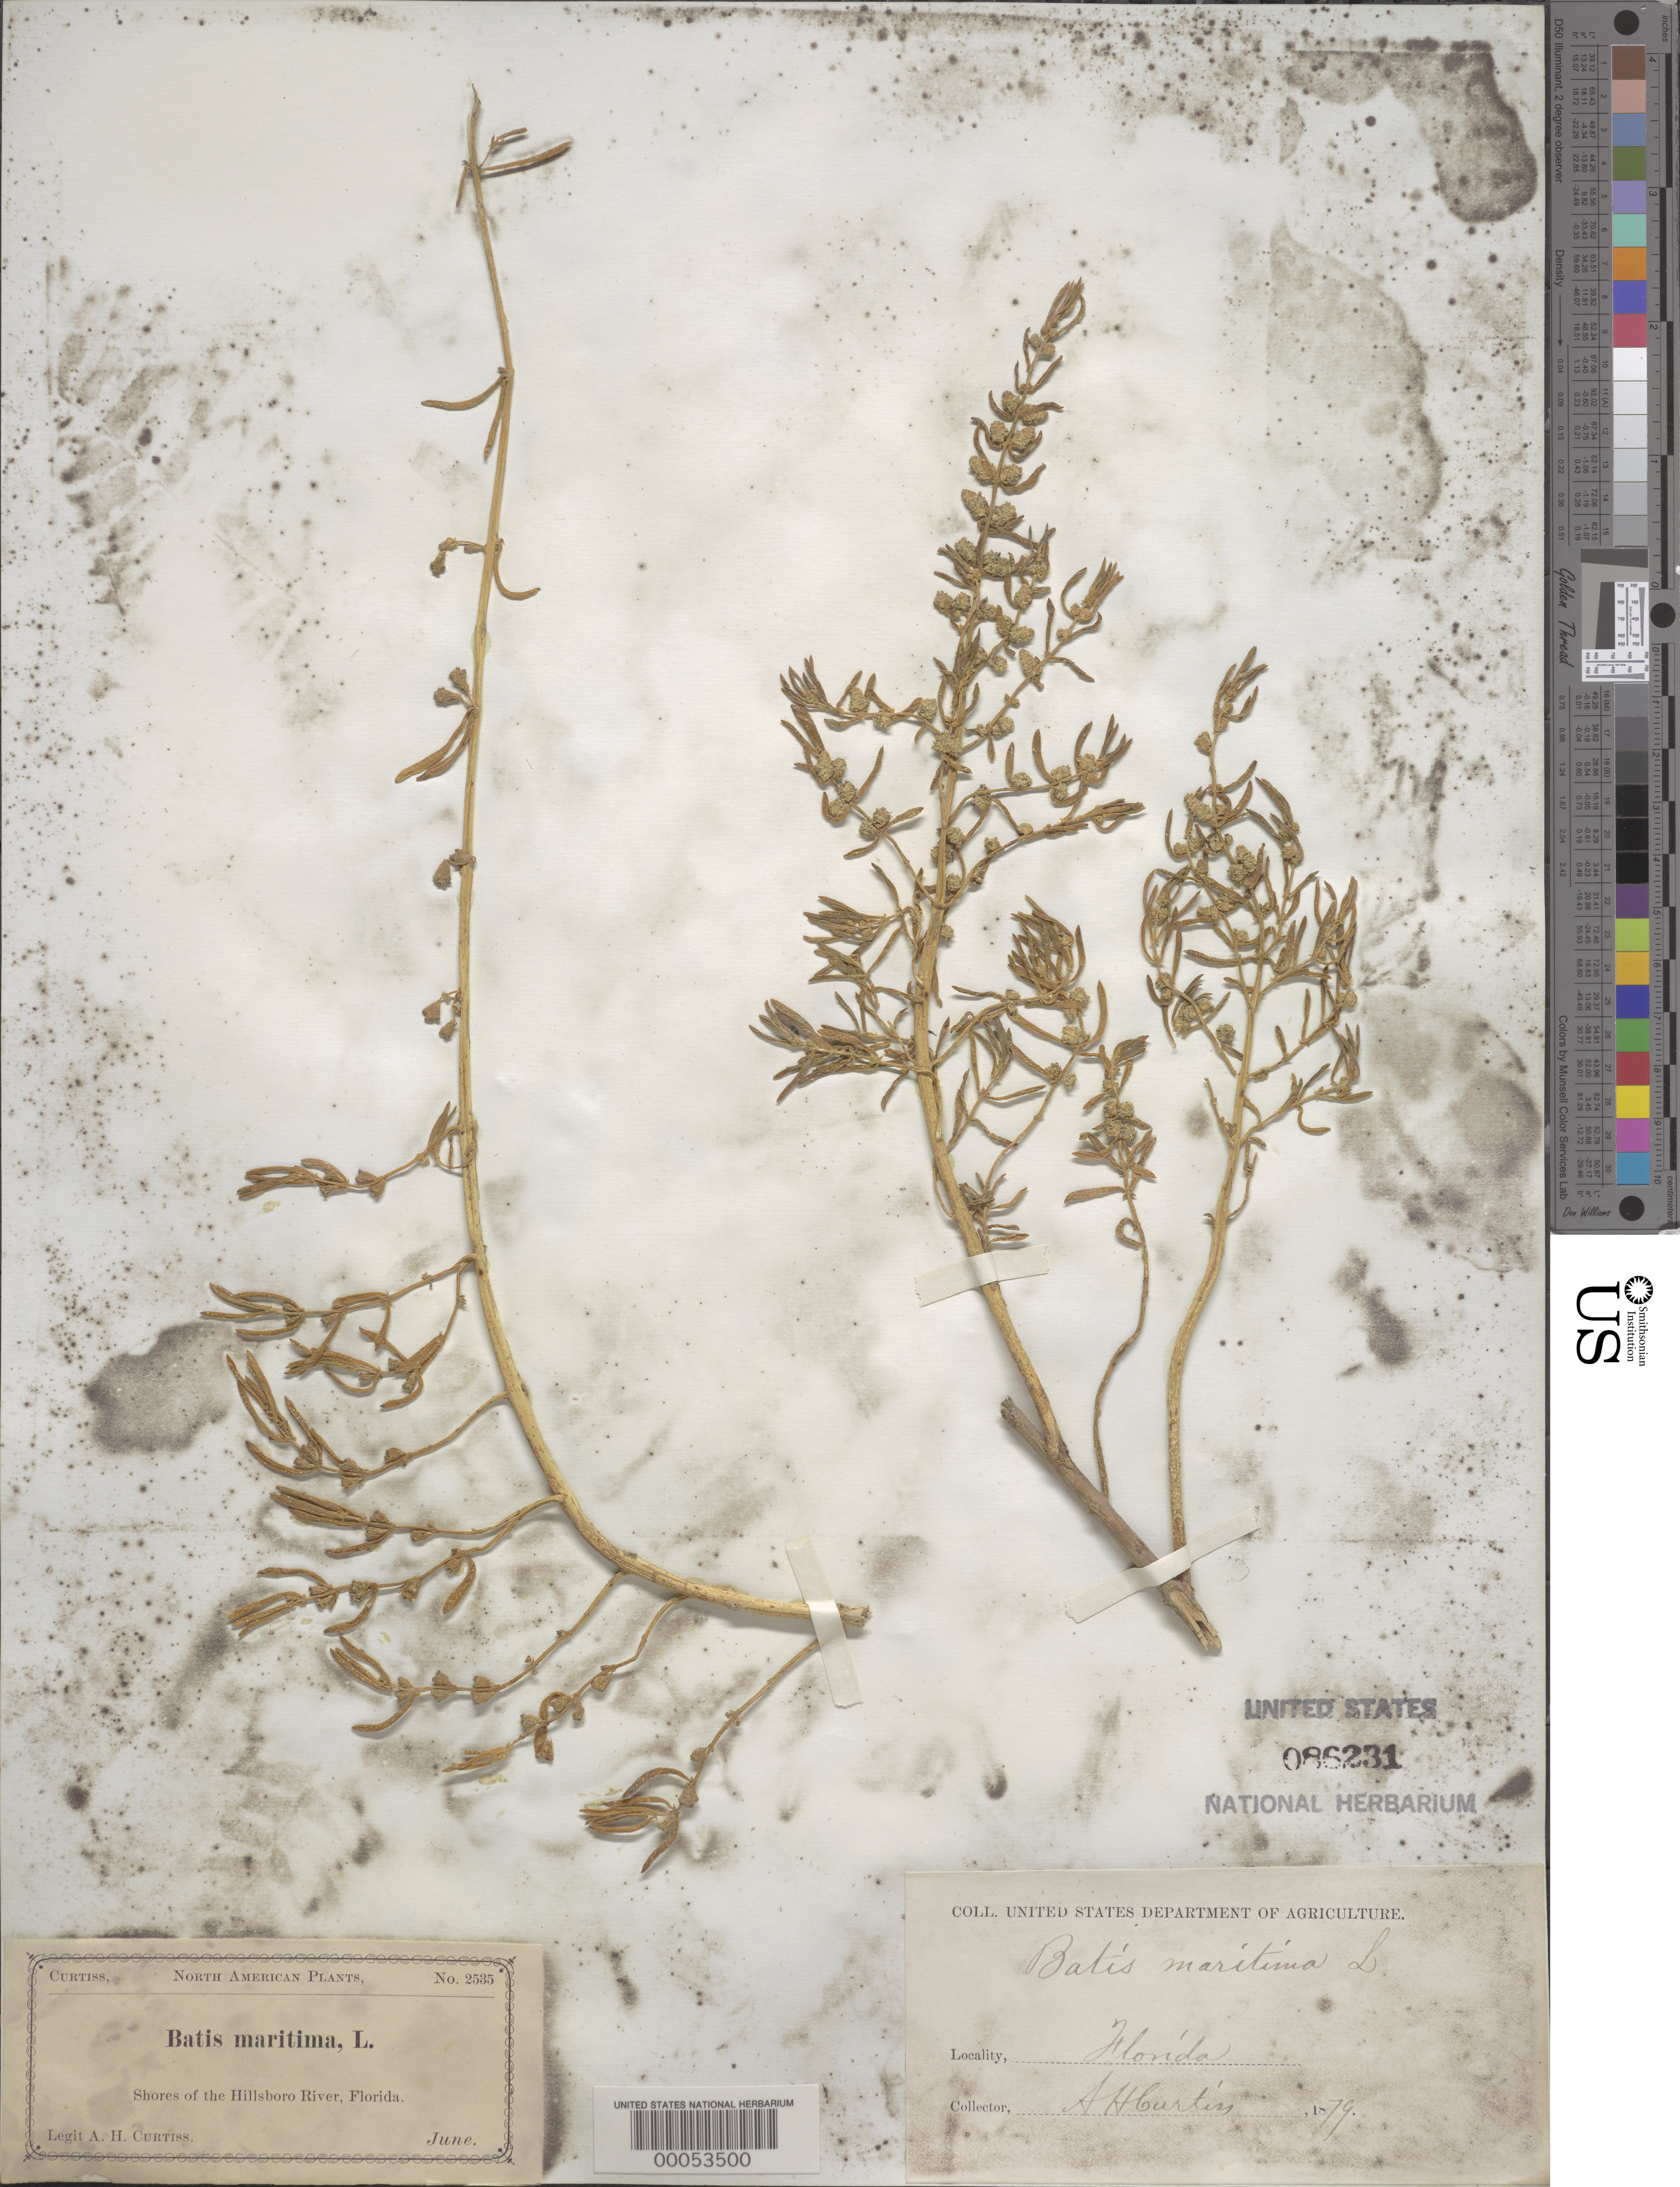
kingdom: Plantae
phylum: Tracheophyta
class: Magnoliopsida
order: Brassicales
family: Bataceae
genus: Batis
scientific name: Batis maritima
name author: L.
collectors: A. H. Curtiss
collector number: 2535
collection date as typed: Jun 1879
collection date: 1879-06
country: United States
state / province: Florida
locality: Hillsboro river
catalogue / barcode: US 86231